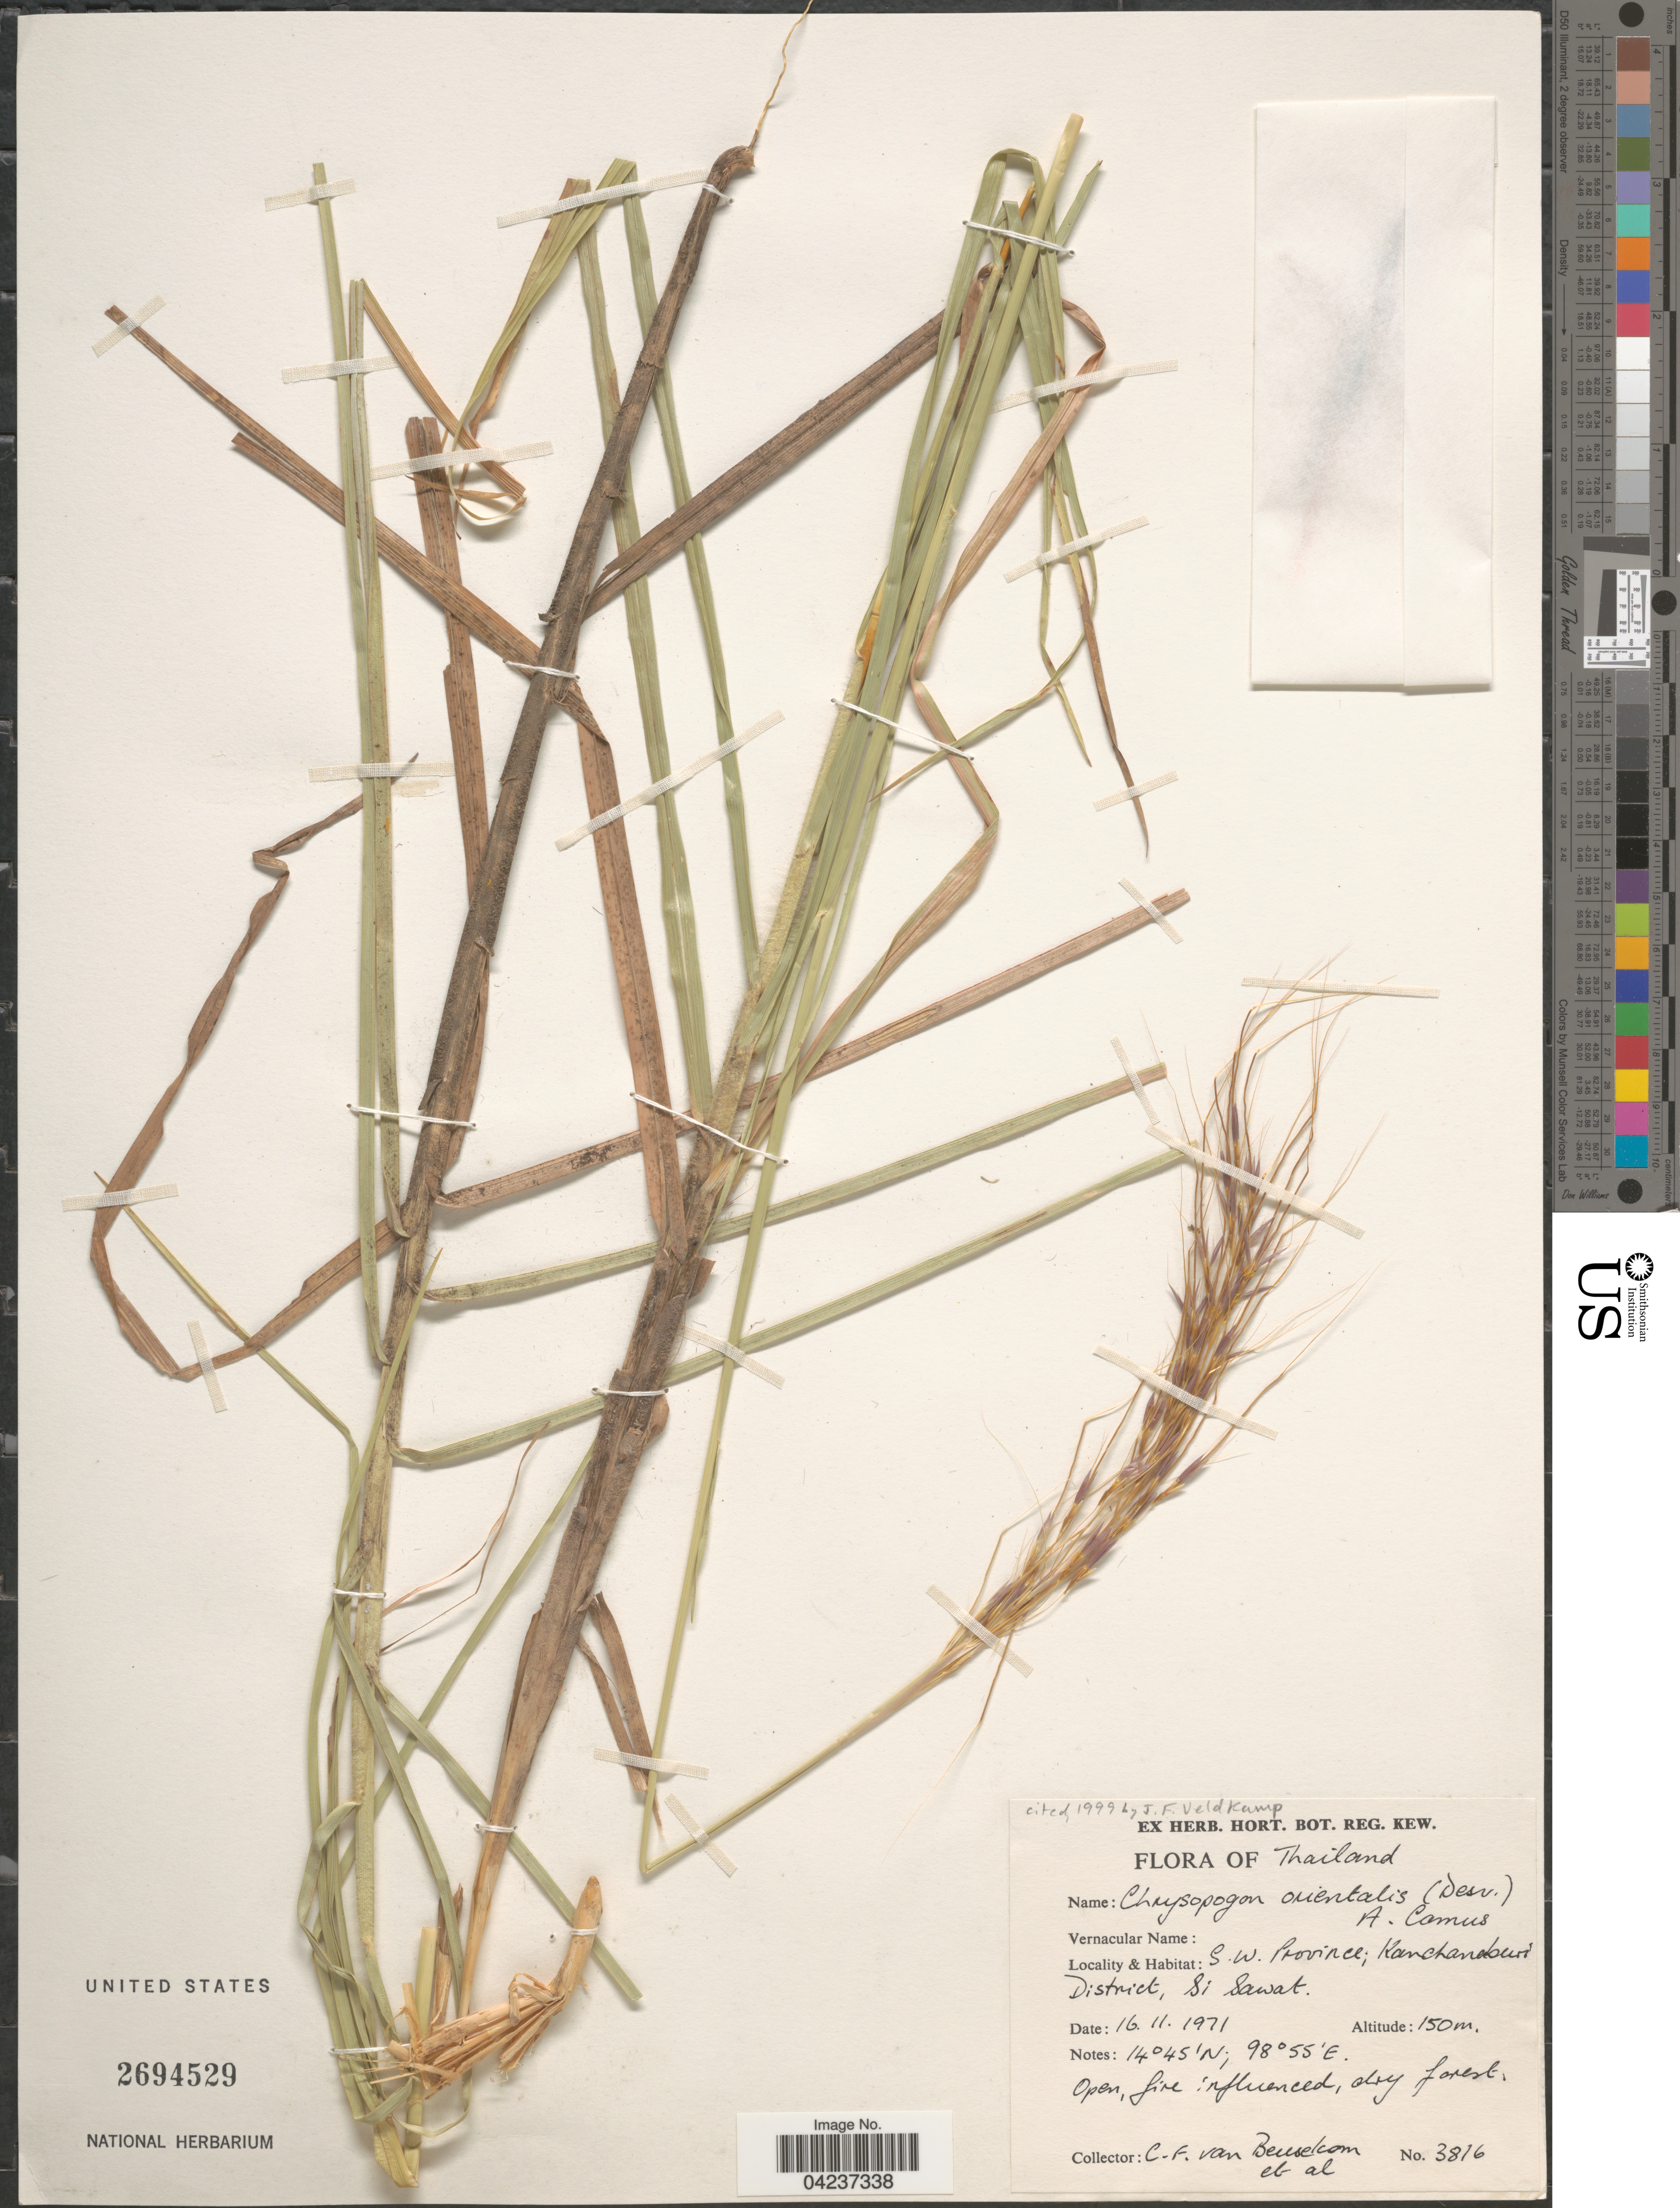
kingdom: Plantae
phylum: Tracheophyta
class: Liliopsida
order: Poales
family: Poaceae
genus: Chrysopogon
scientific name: Chrysopogon orientalis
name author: (Desv.) A. Camus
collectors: C. F. Beusekom & et al.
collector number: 3816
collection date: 1971-11-16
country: Thailand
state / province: Kanchanaburi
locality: S.W. Province; Kanchanaburi District, Si Sawat.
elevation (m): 150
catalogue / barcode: US 2694529